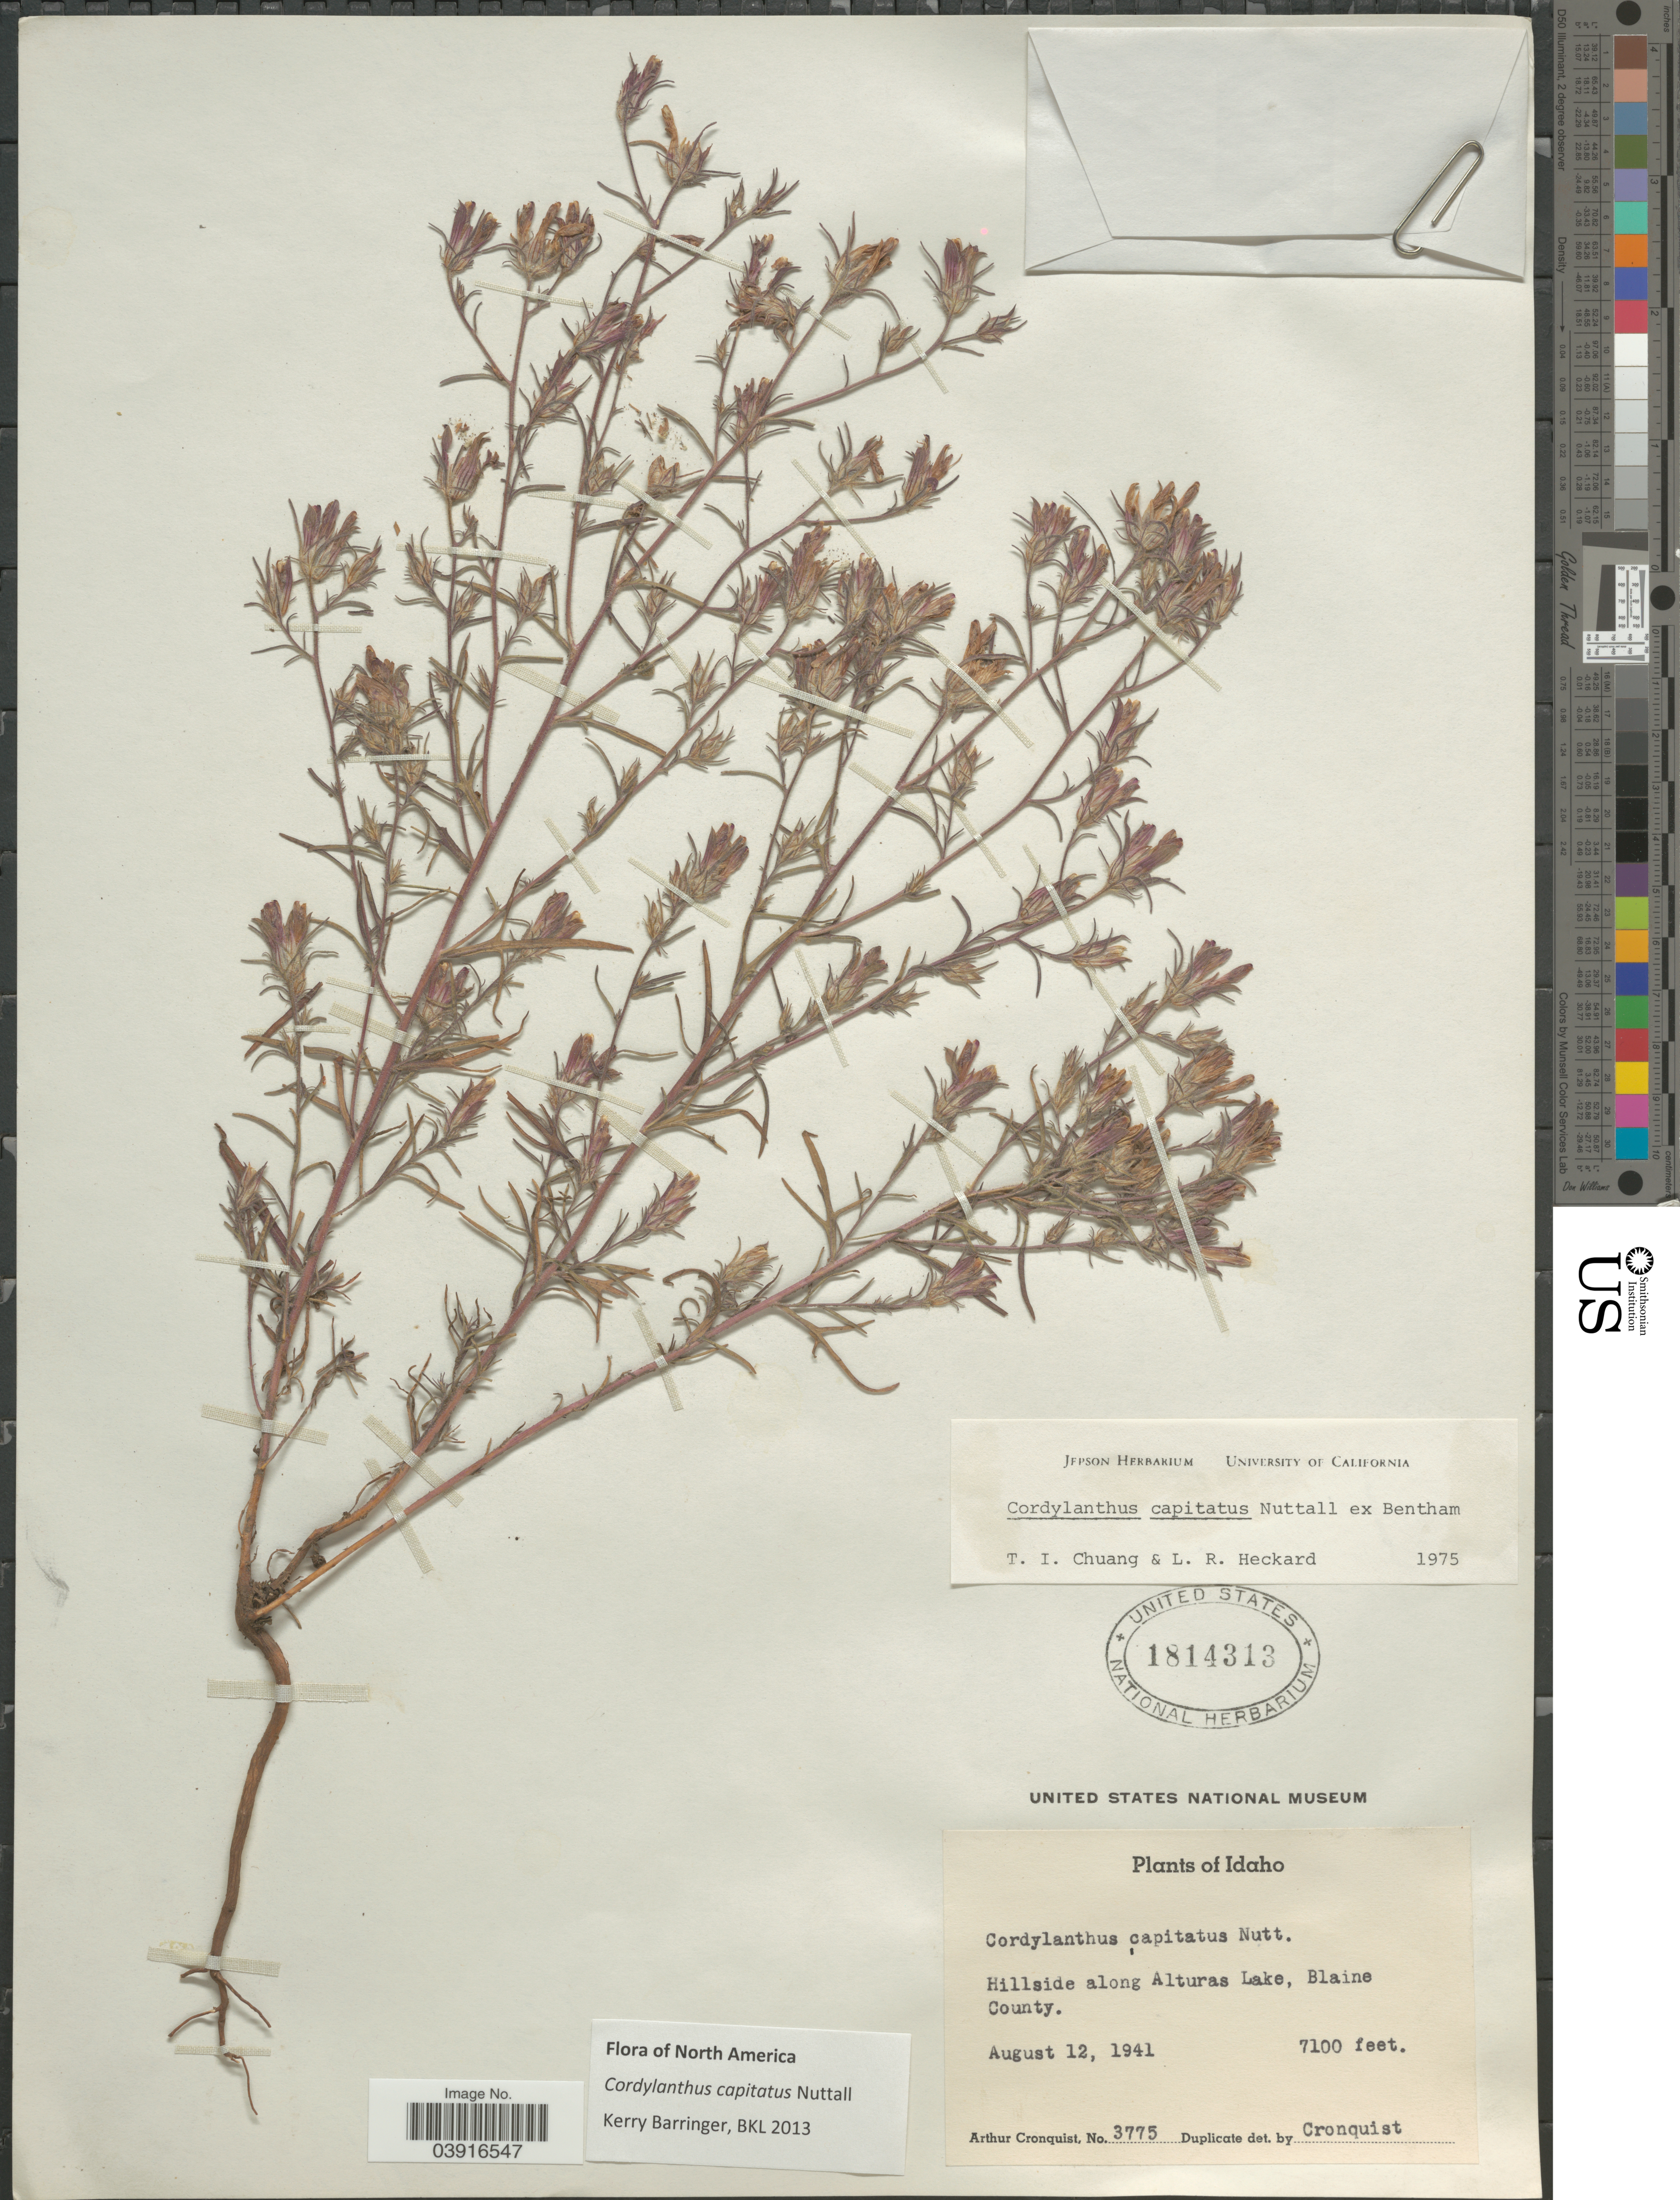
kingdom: Plantae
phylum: Tracheophyta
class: Magnoliopsida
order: Lamiales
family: Orobanchaceae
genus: Cordylanthus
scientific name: Cordylanthus capitatus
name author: Nutt. ex Benth.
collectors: A. J. Cronquist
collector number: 3775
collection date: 1941-08-12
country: United States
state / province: Idaho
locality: Hillside along Alturas Lake, Blaine County.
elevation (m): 2164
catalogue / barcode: US 1814313